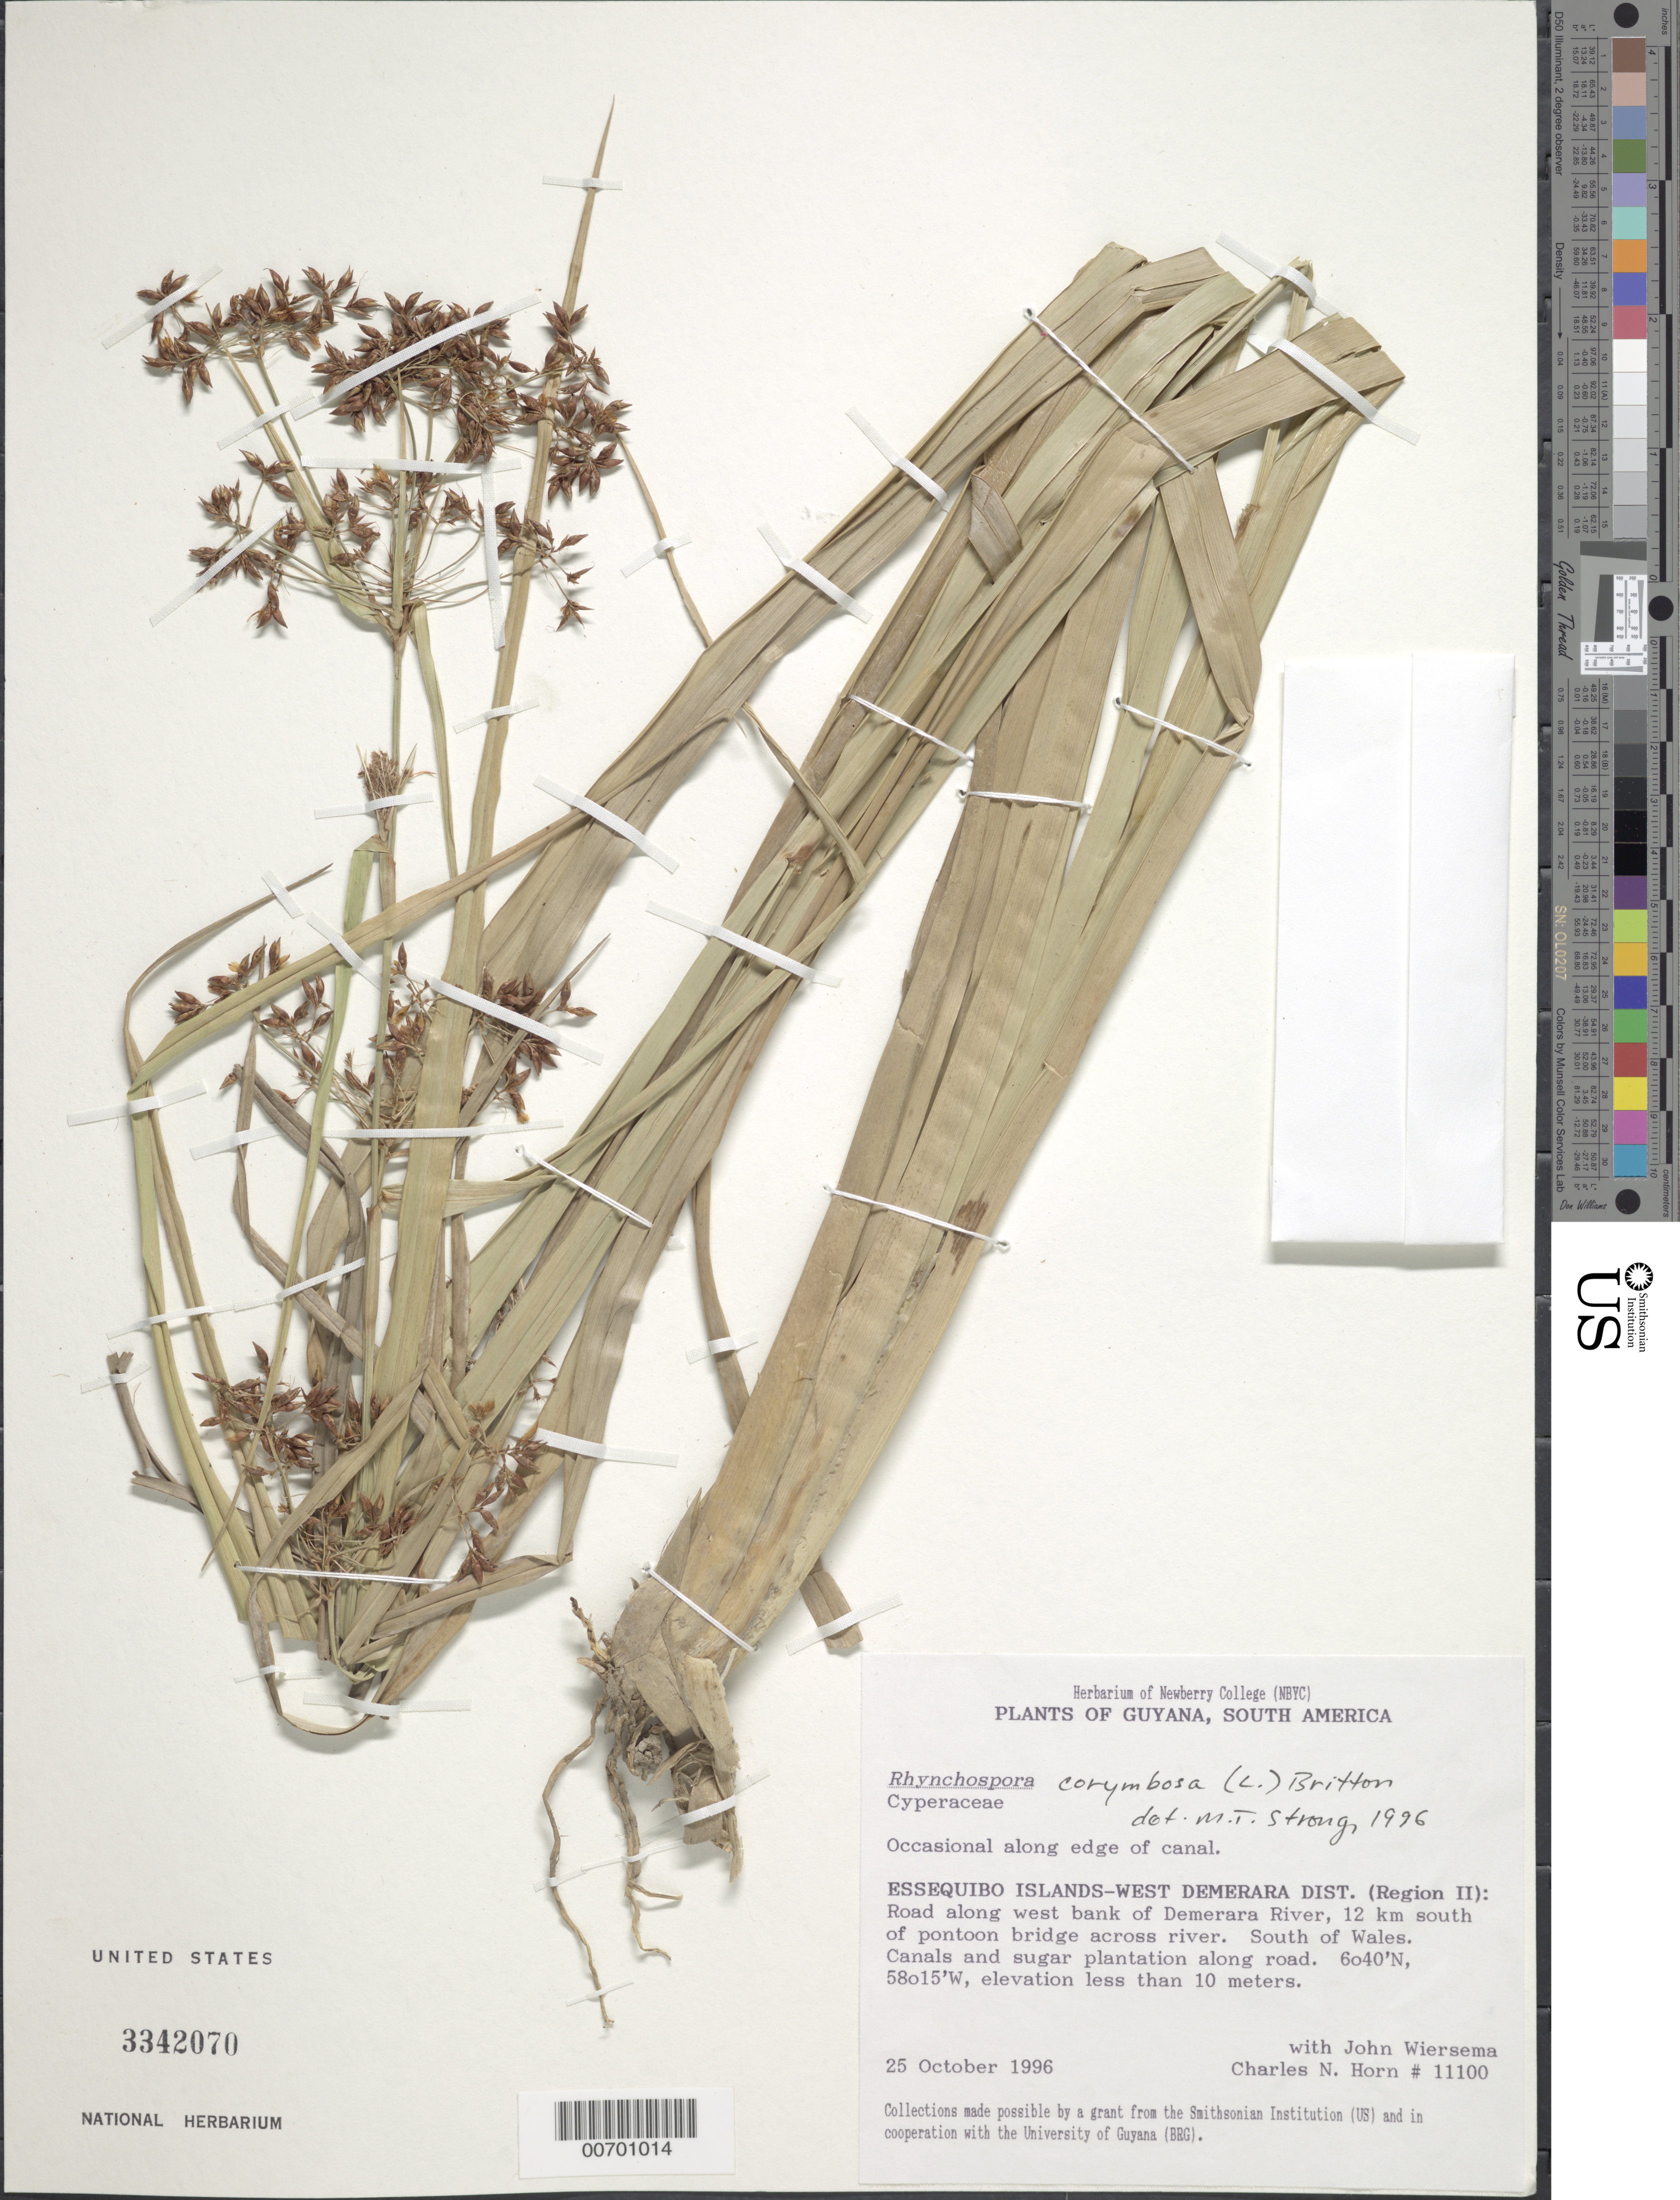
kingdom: Plantae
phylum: Tracheophyta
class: Liliopsida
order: Poales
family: Cyperaceae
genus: Rhynchospora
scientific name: Rhynchospora corymbosa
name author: (L.) Britton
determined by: Strong, M. T., (US), Smithsonian Institution - National Museum of Natural History (UNITED STATES)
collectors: C. N. Horn & J. H. Wiersema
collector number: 11100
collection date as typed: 25-Oct-96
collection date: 1996-10-25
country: Guyana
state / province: Essequibo Isl-W. Demerara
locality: Demerara R., W bank, 12 km S of pontoon bridge across R.; S of Wales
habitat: Along edge of canal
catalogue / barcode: US 3342070